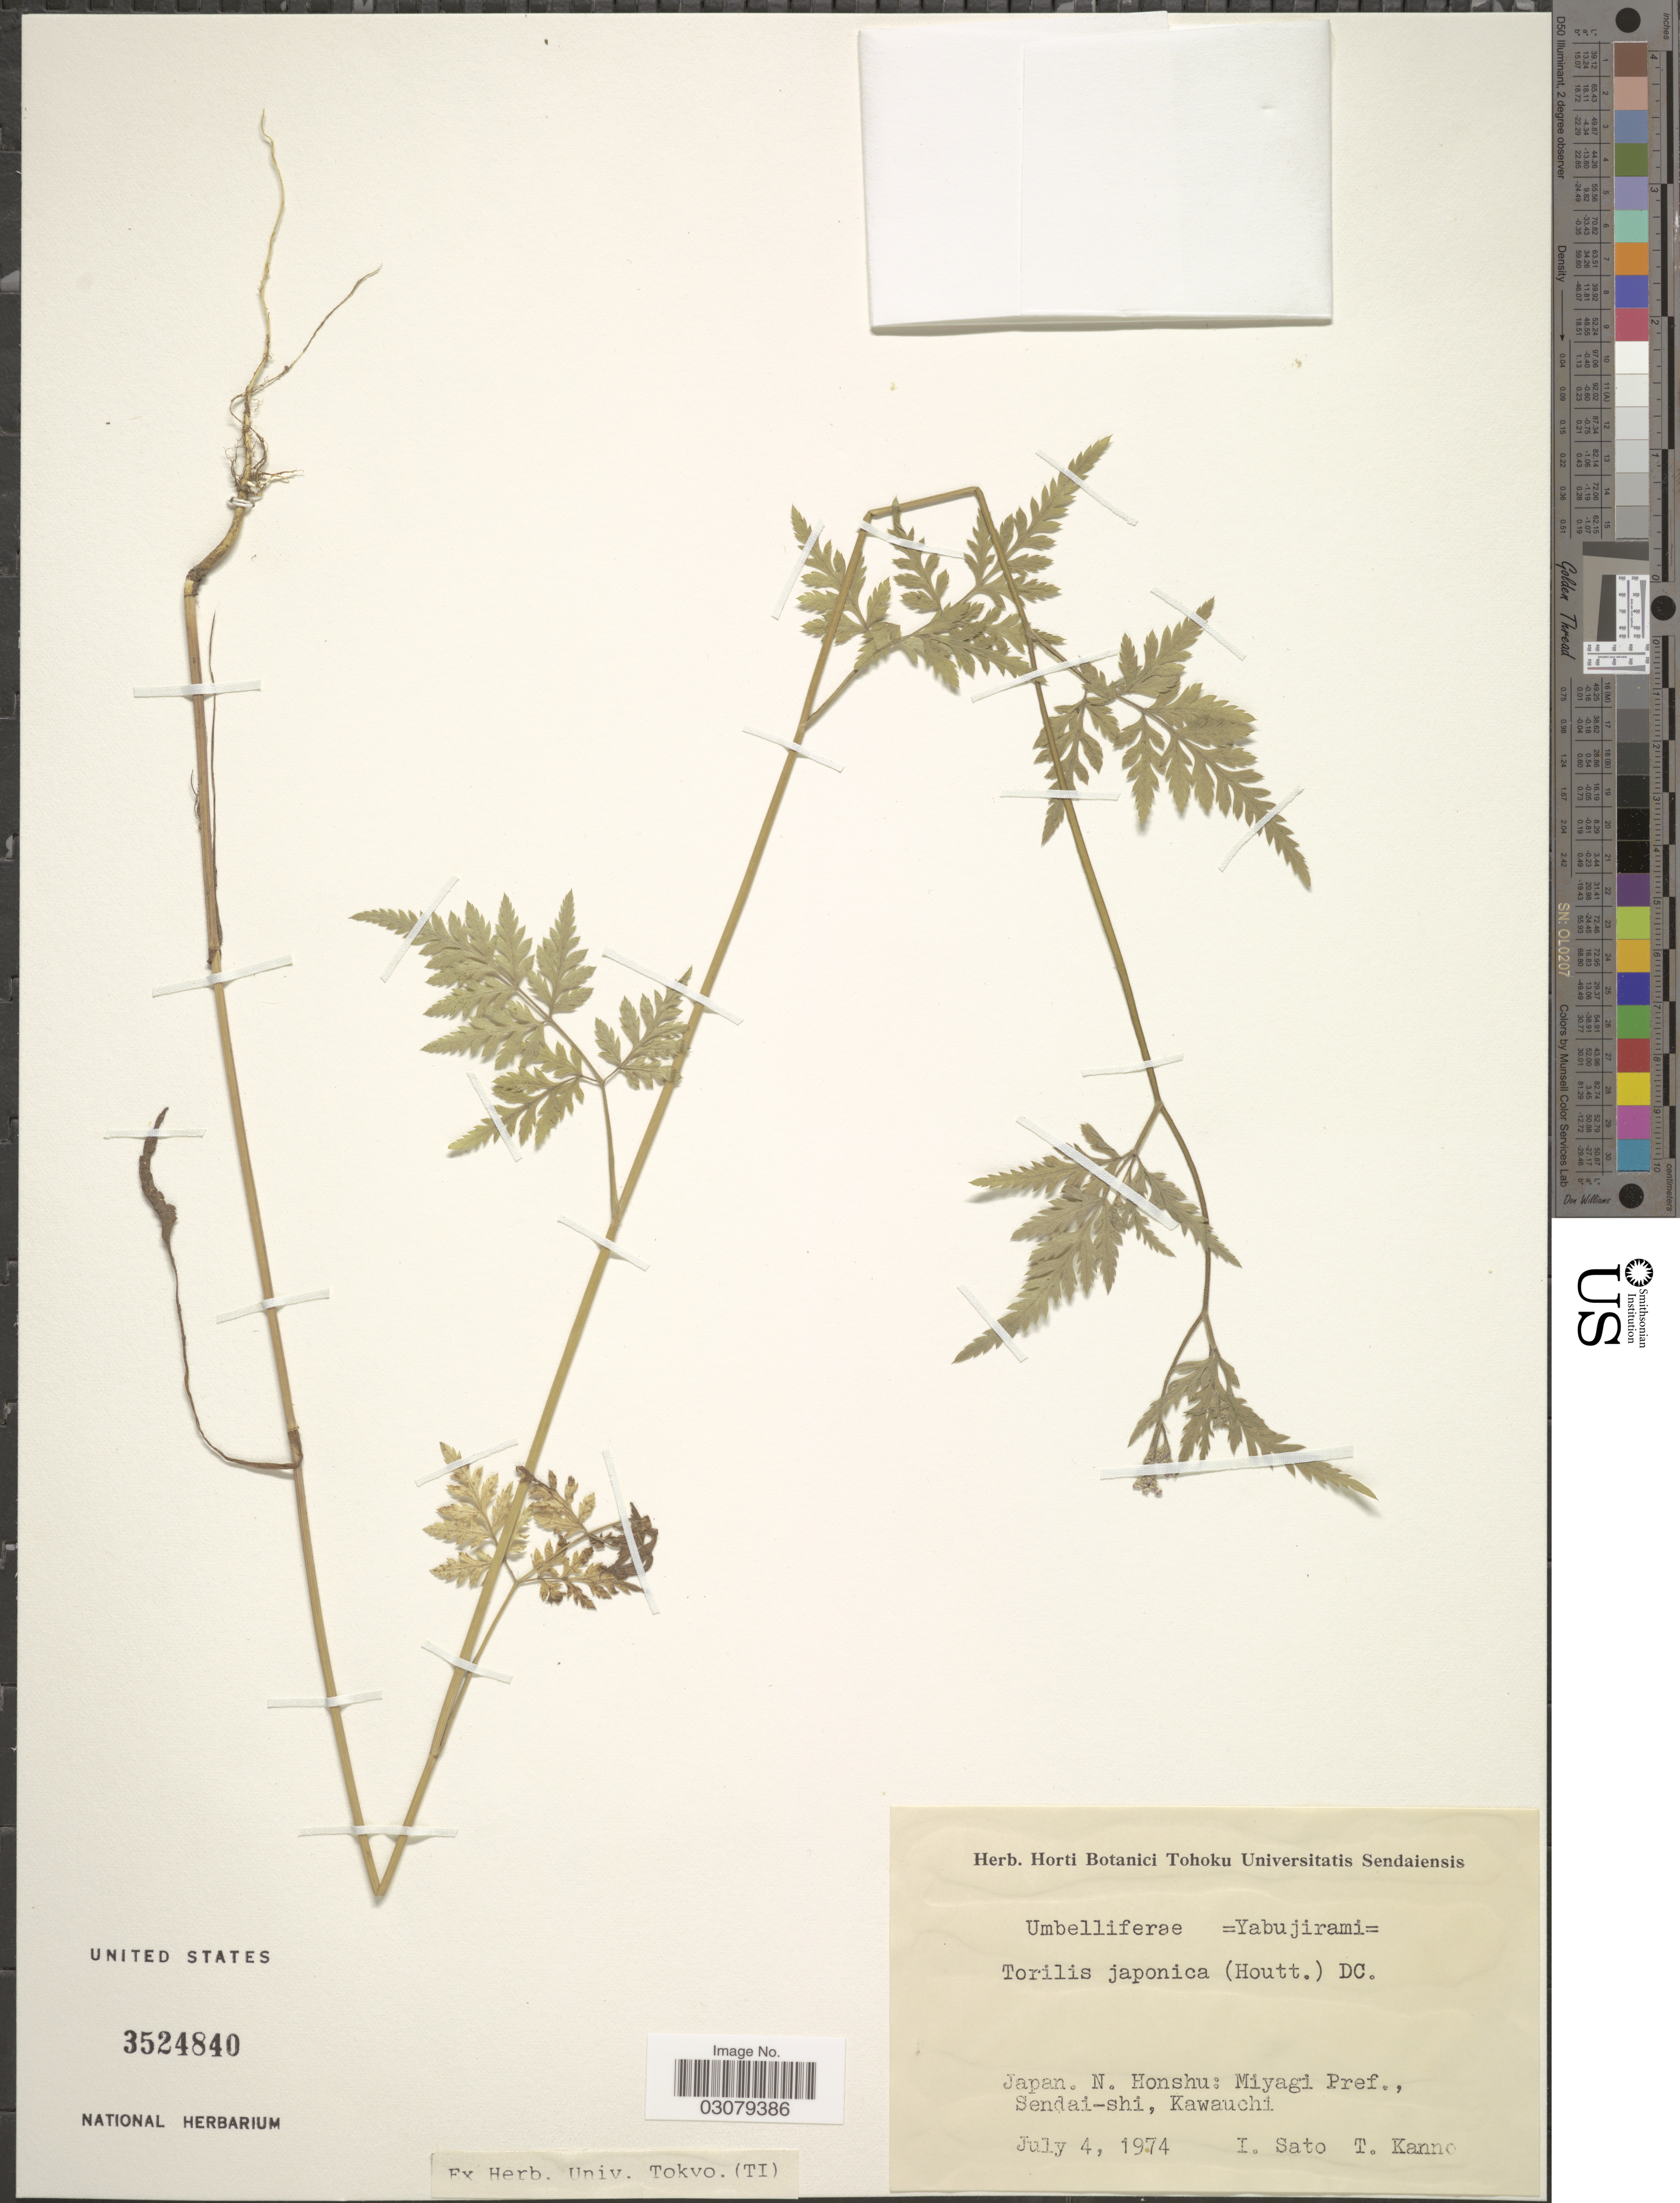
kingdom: Plantae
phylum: Tracheophyta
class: Magnoliopsida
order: Apiales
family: Apiaceae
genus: Torilis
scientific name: Torilis japonica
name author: (Houtt.) DC.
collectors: I. Sato & T. Kanno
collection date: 1974-07-04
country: Japan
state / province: Miyagi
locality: N. Honshu: Miyagi Pref., Sendai-shi, Kawauchi.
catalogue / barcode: US 3524840